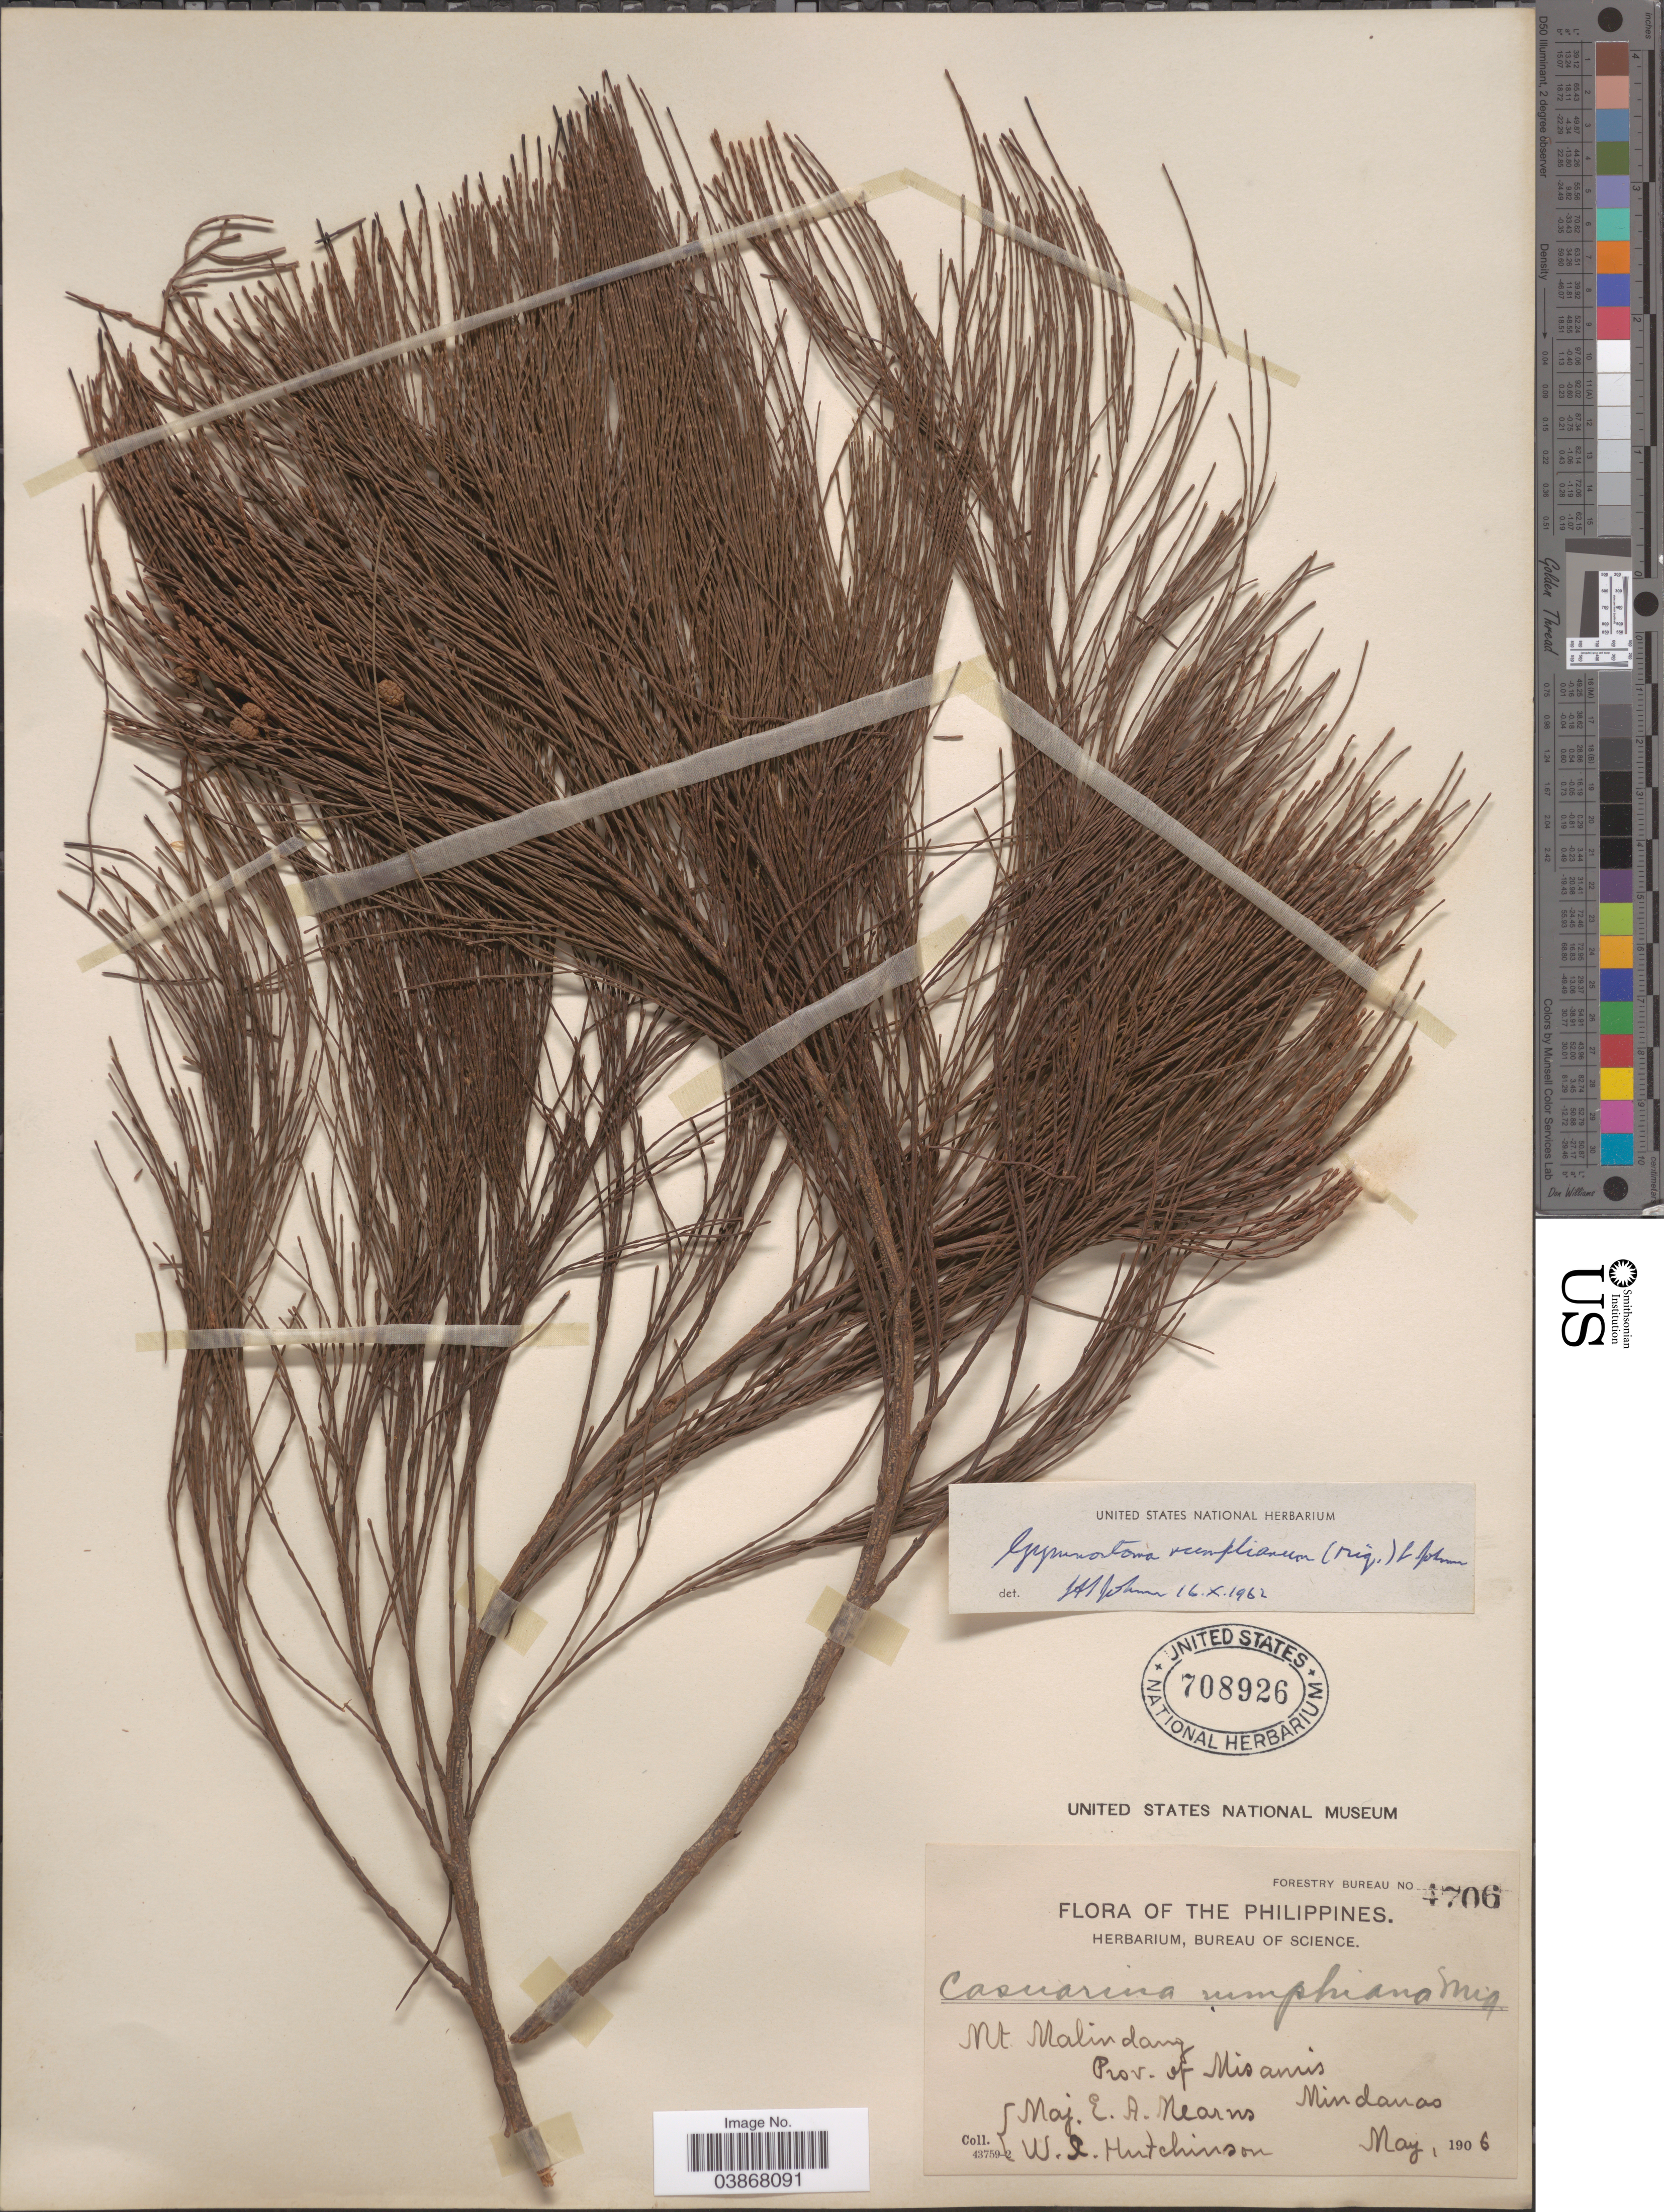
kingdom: Plantae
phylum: Tracheophyta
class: Magnoliopsida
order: Fagales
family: Casuarinaceae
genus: Gymnostoma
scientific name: Gymnostoma rumphianum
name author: (Miq.) L.A.S. Johnson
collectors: E. A. Mearns & W. I. Hutchinson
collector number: Forestry Bureau 4706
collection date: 1906-05-01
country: Philippines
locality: Mt. Malindang. Prov. of Misamis. Mindanao.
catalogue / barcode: US 708926